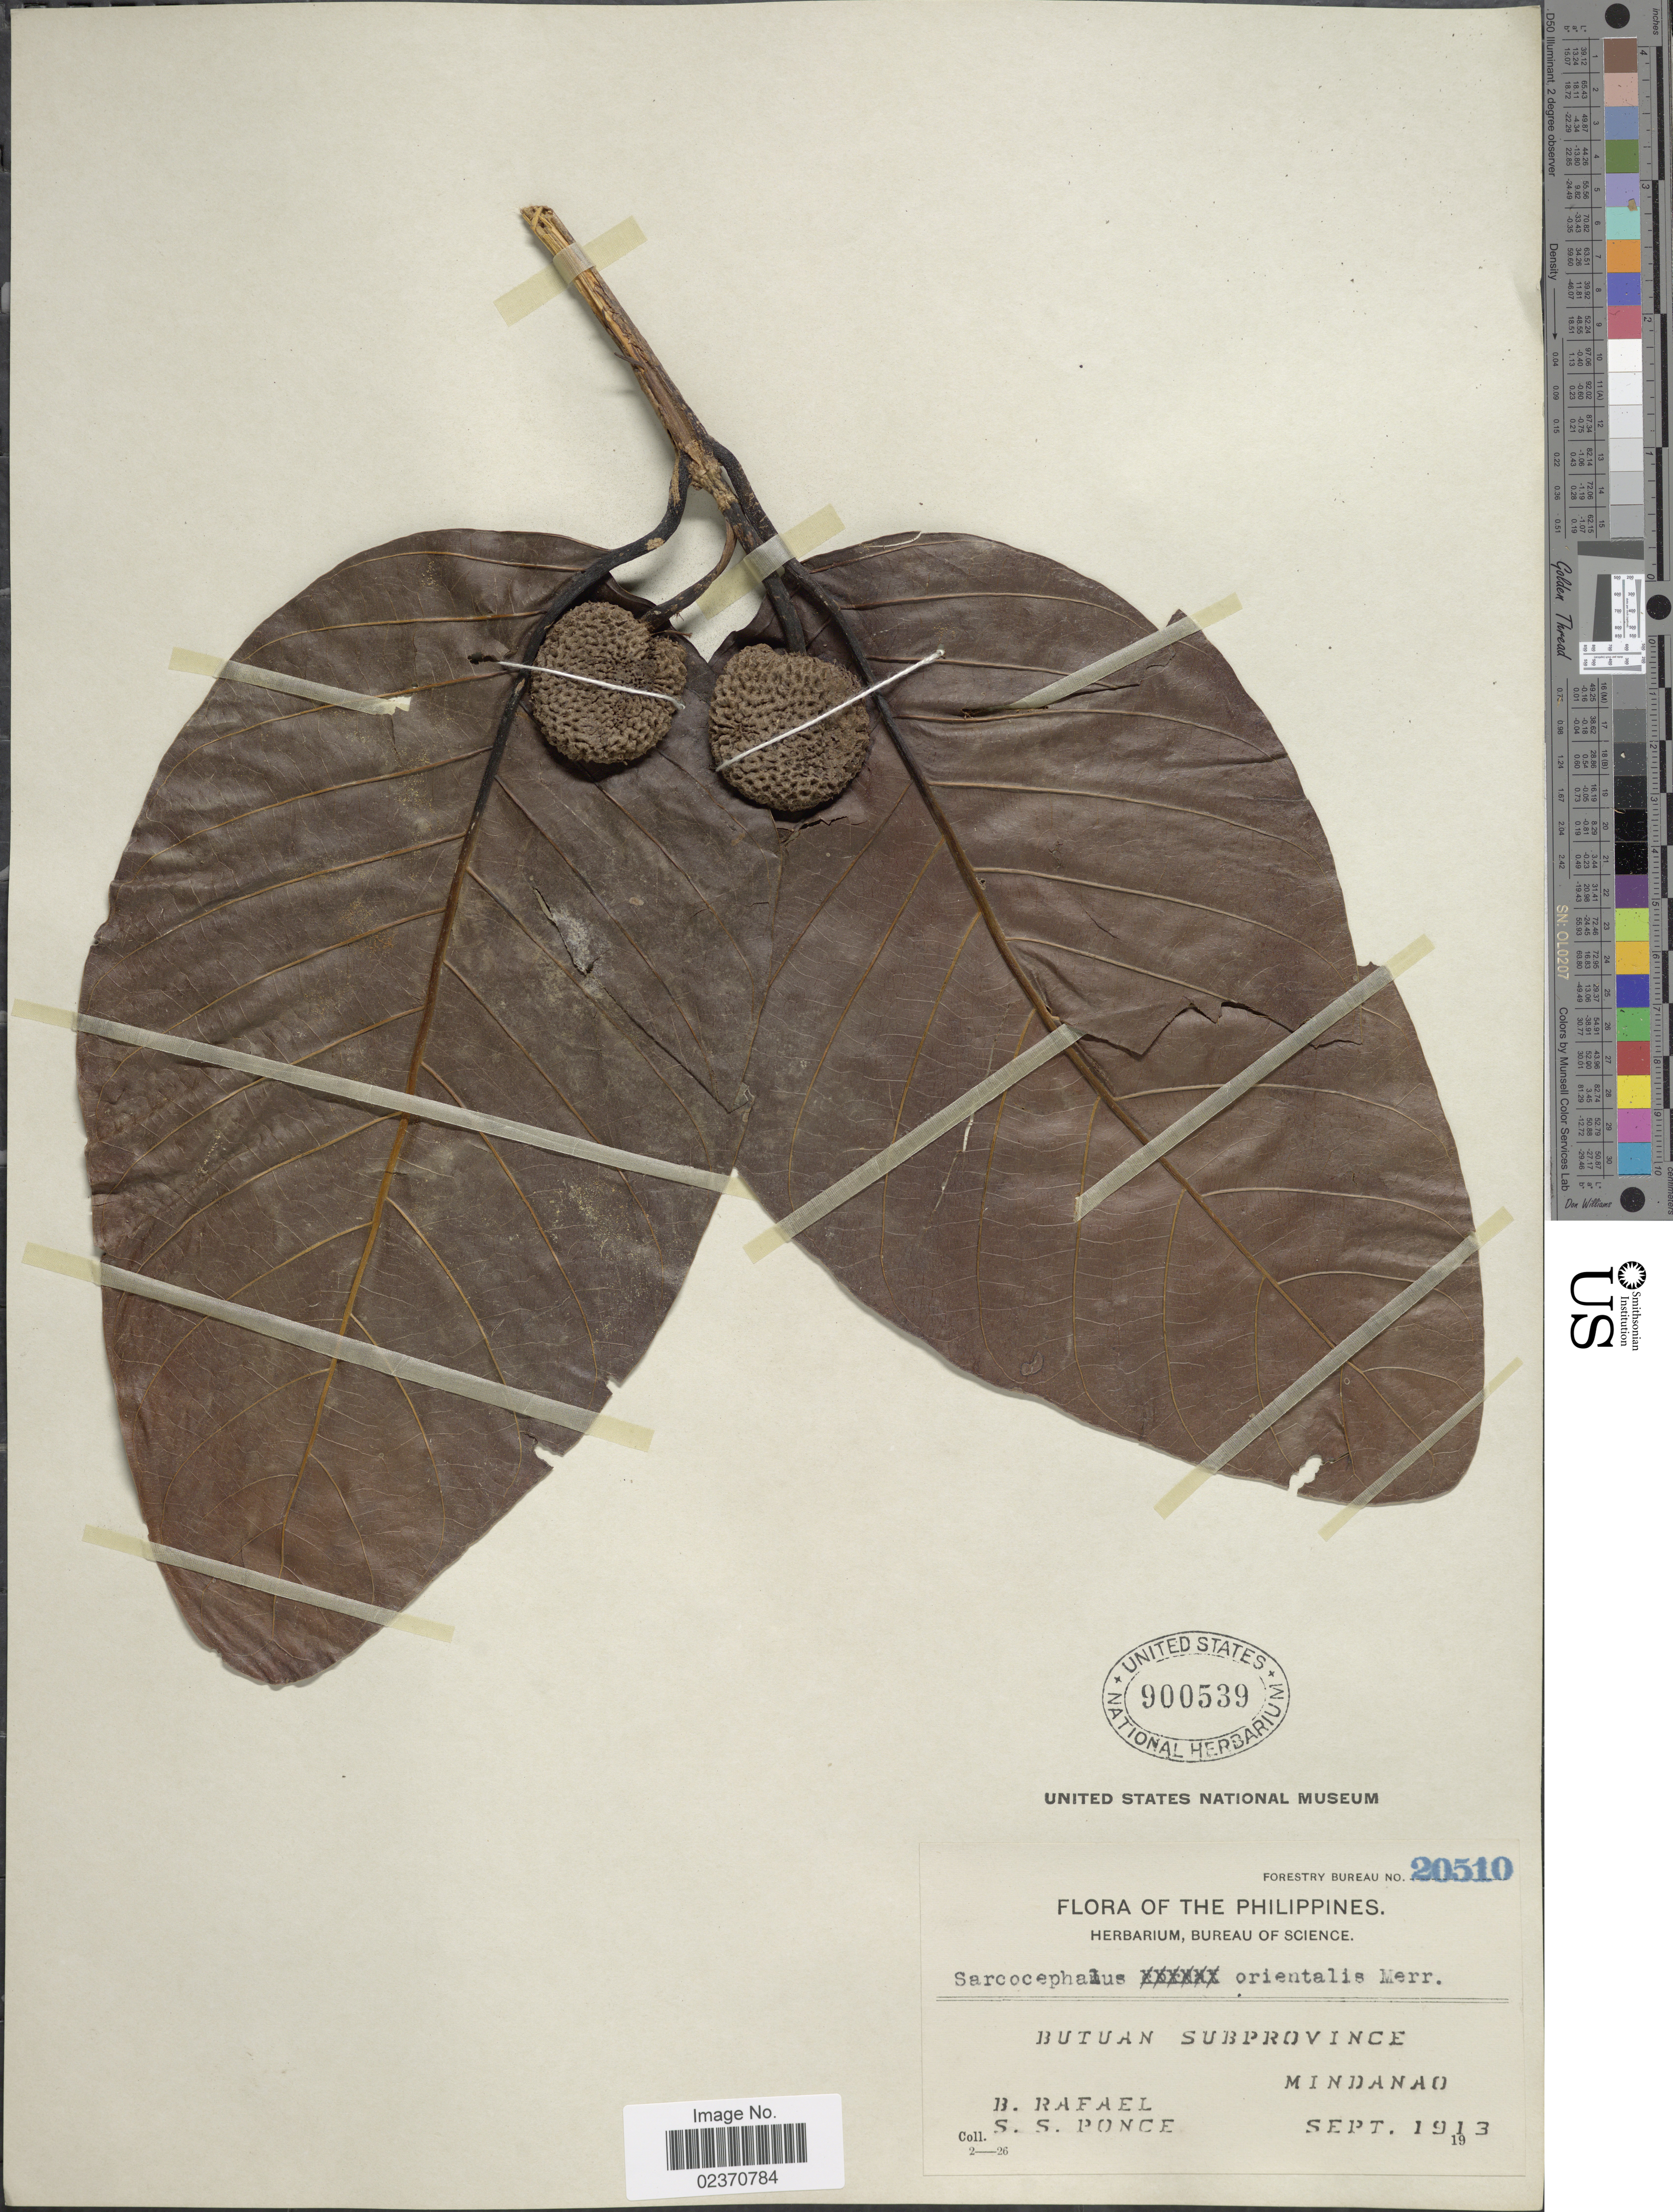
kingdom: Plantae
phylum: Tracheophyta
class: Magnoliopsida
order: Gentianales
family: Rubiaceae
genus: Nauclea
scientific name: Nauclea orientalis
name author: (L.) L.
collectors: B. Rafael & S. Ponce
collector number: Forestry Bureau 20510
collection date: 1913-09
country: Philippines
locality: Butuan Subprovince, Mindanao.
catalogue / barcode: US 900539